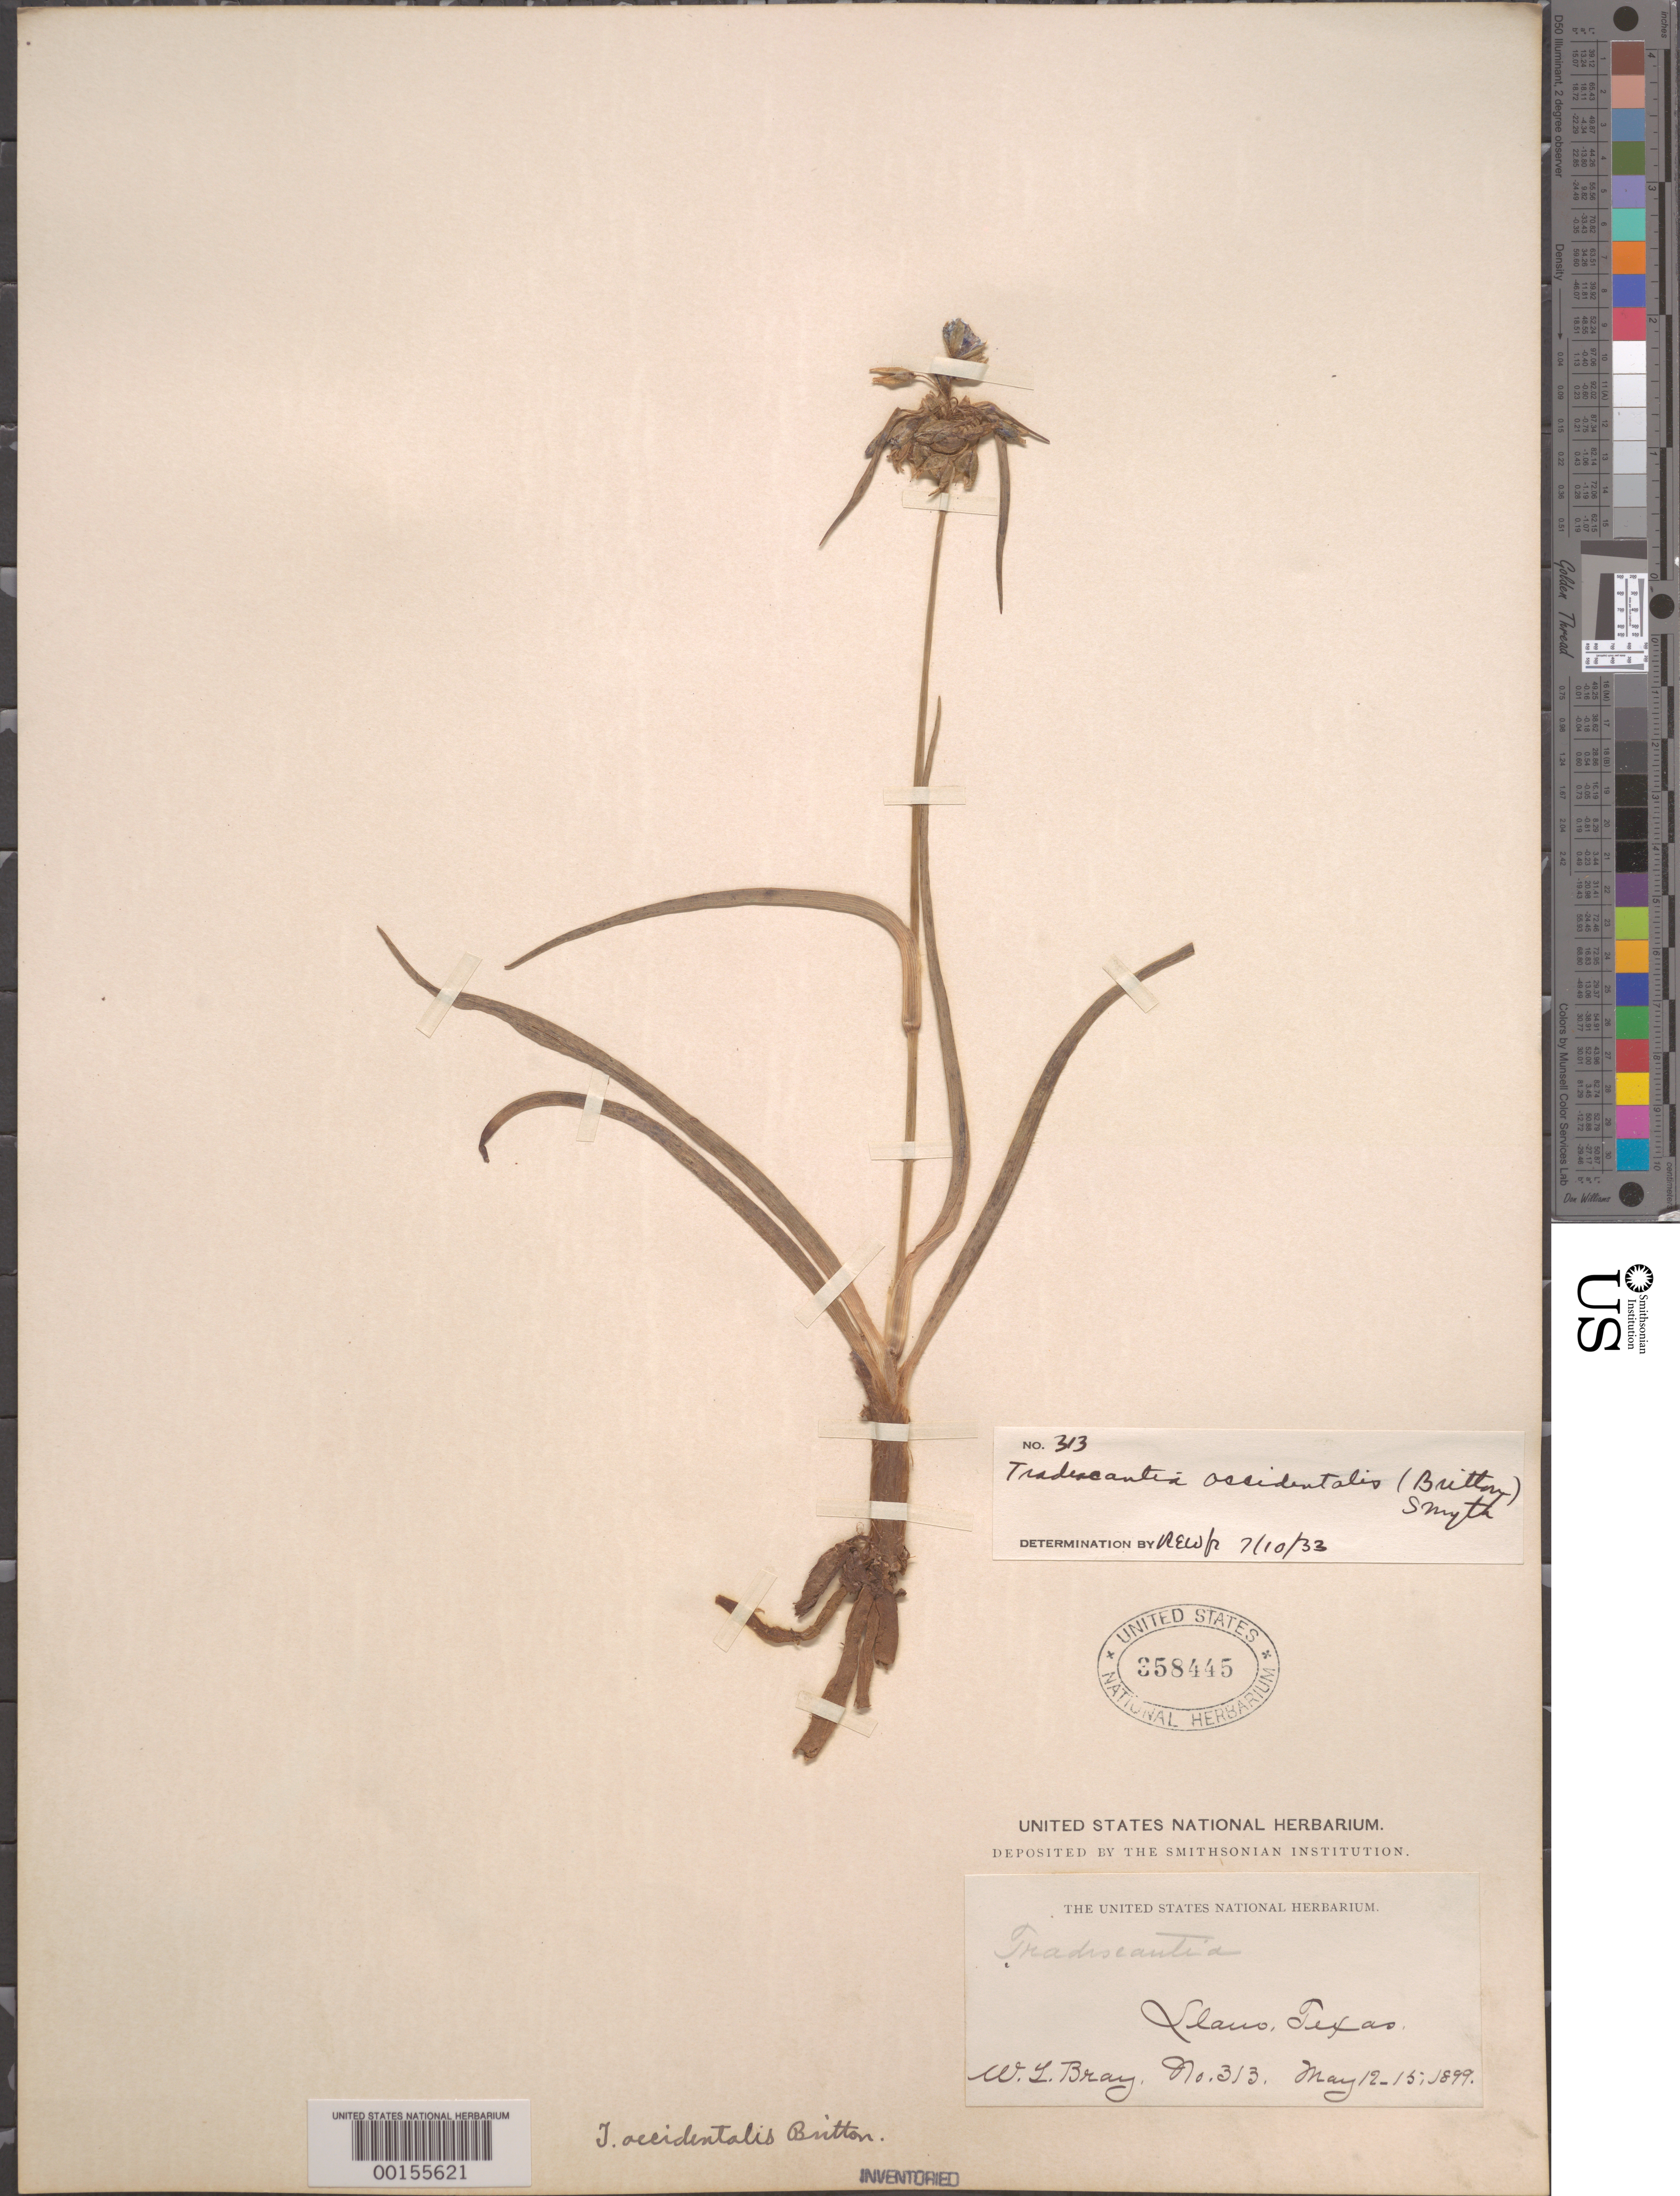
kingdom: Plantae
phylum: Tracheophyta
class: Liliopsida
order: Commelinales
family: Commelinaceae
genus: Tradescantia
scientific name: Tradescantia occidentalis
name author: (Britton) Smyth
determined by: Woodson, R. E., Jr.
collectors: W. L. Bray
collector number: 313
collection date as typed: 12 May 1899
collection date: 1899-05-12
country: United States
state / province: Texas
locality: Llano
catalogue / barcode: US 358445